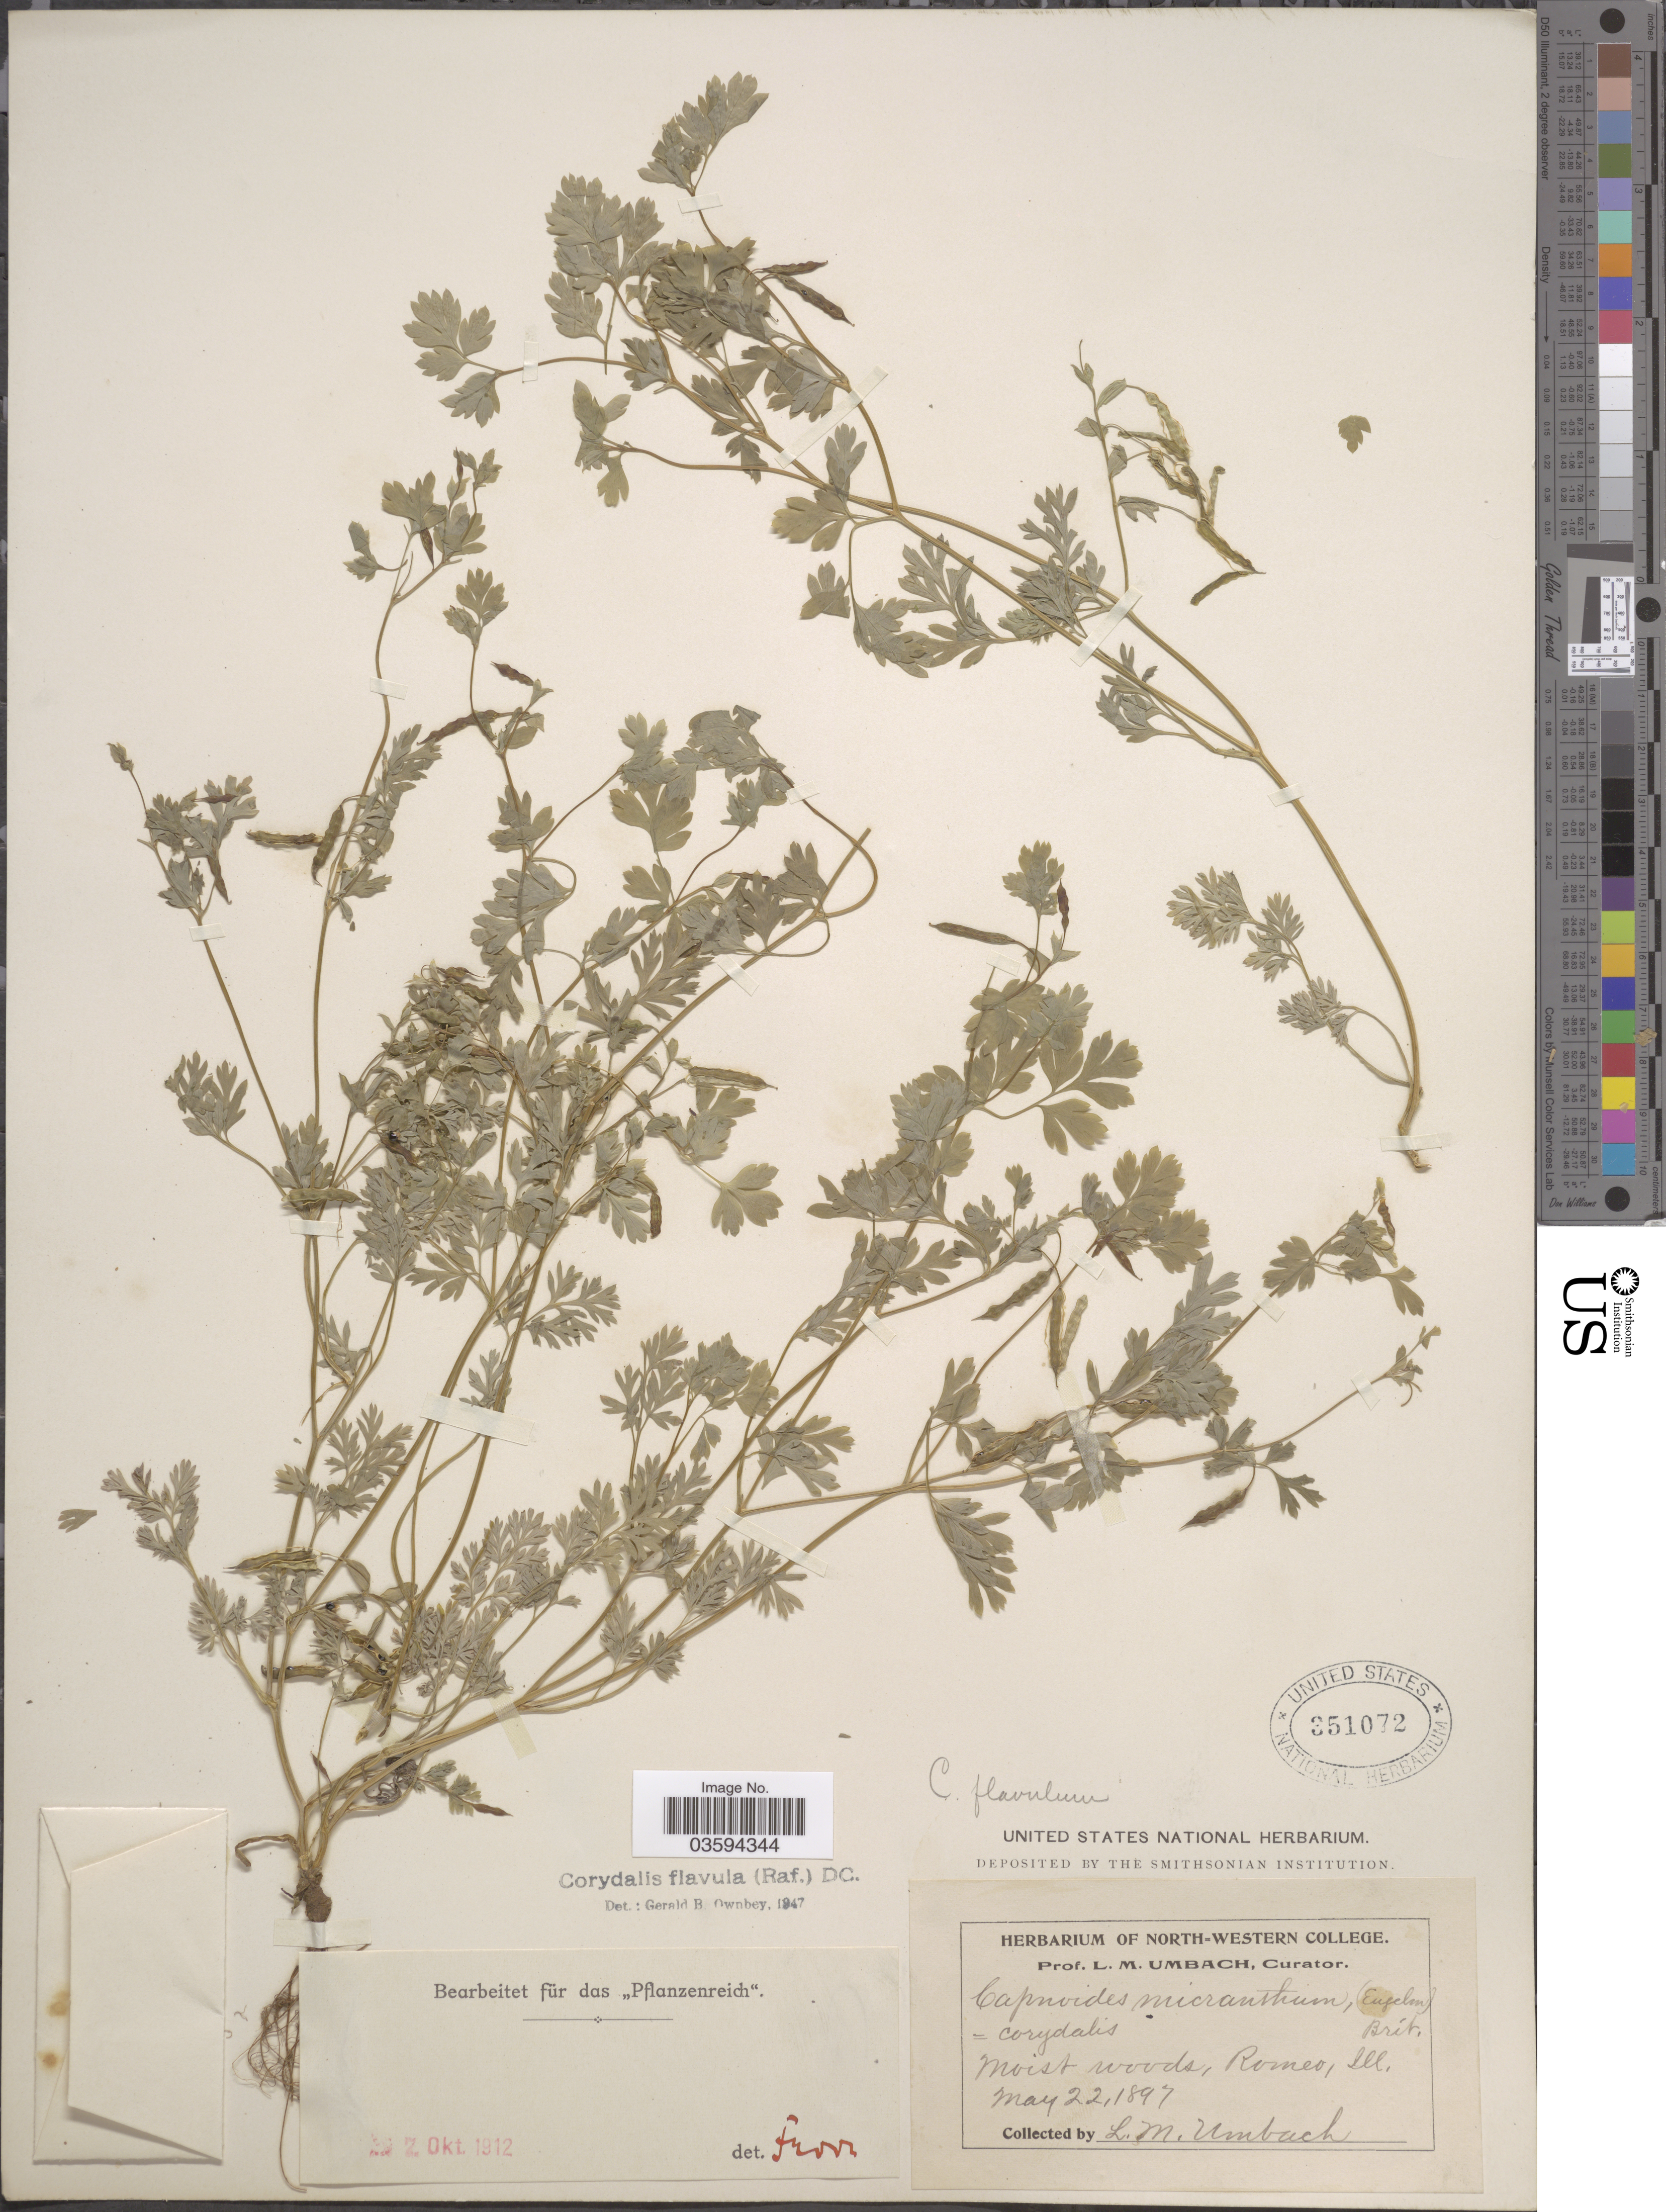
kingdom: Plantae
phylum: Tracheophyta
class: Magnoliopsida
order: Ranunculales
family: Papaveraceae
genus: Corydalis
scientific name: Corydalis flavula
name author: (Raf.) DC.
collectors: L. M. Umbach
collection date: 1897-05-22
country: United States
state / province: Illinois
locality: Moist woods, Romeo.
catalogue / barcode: US 351072